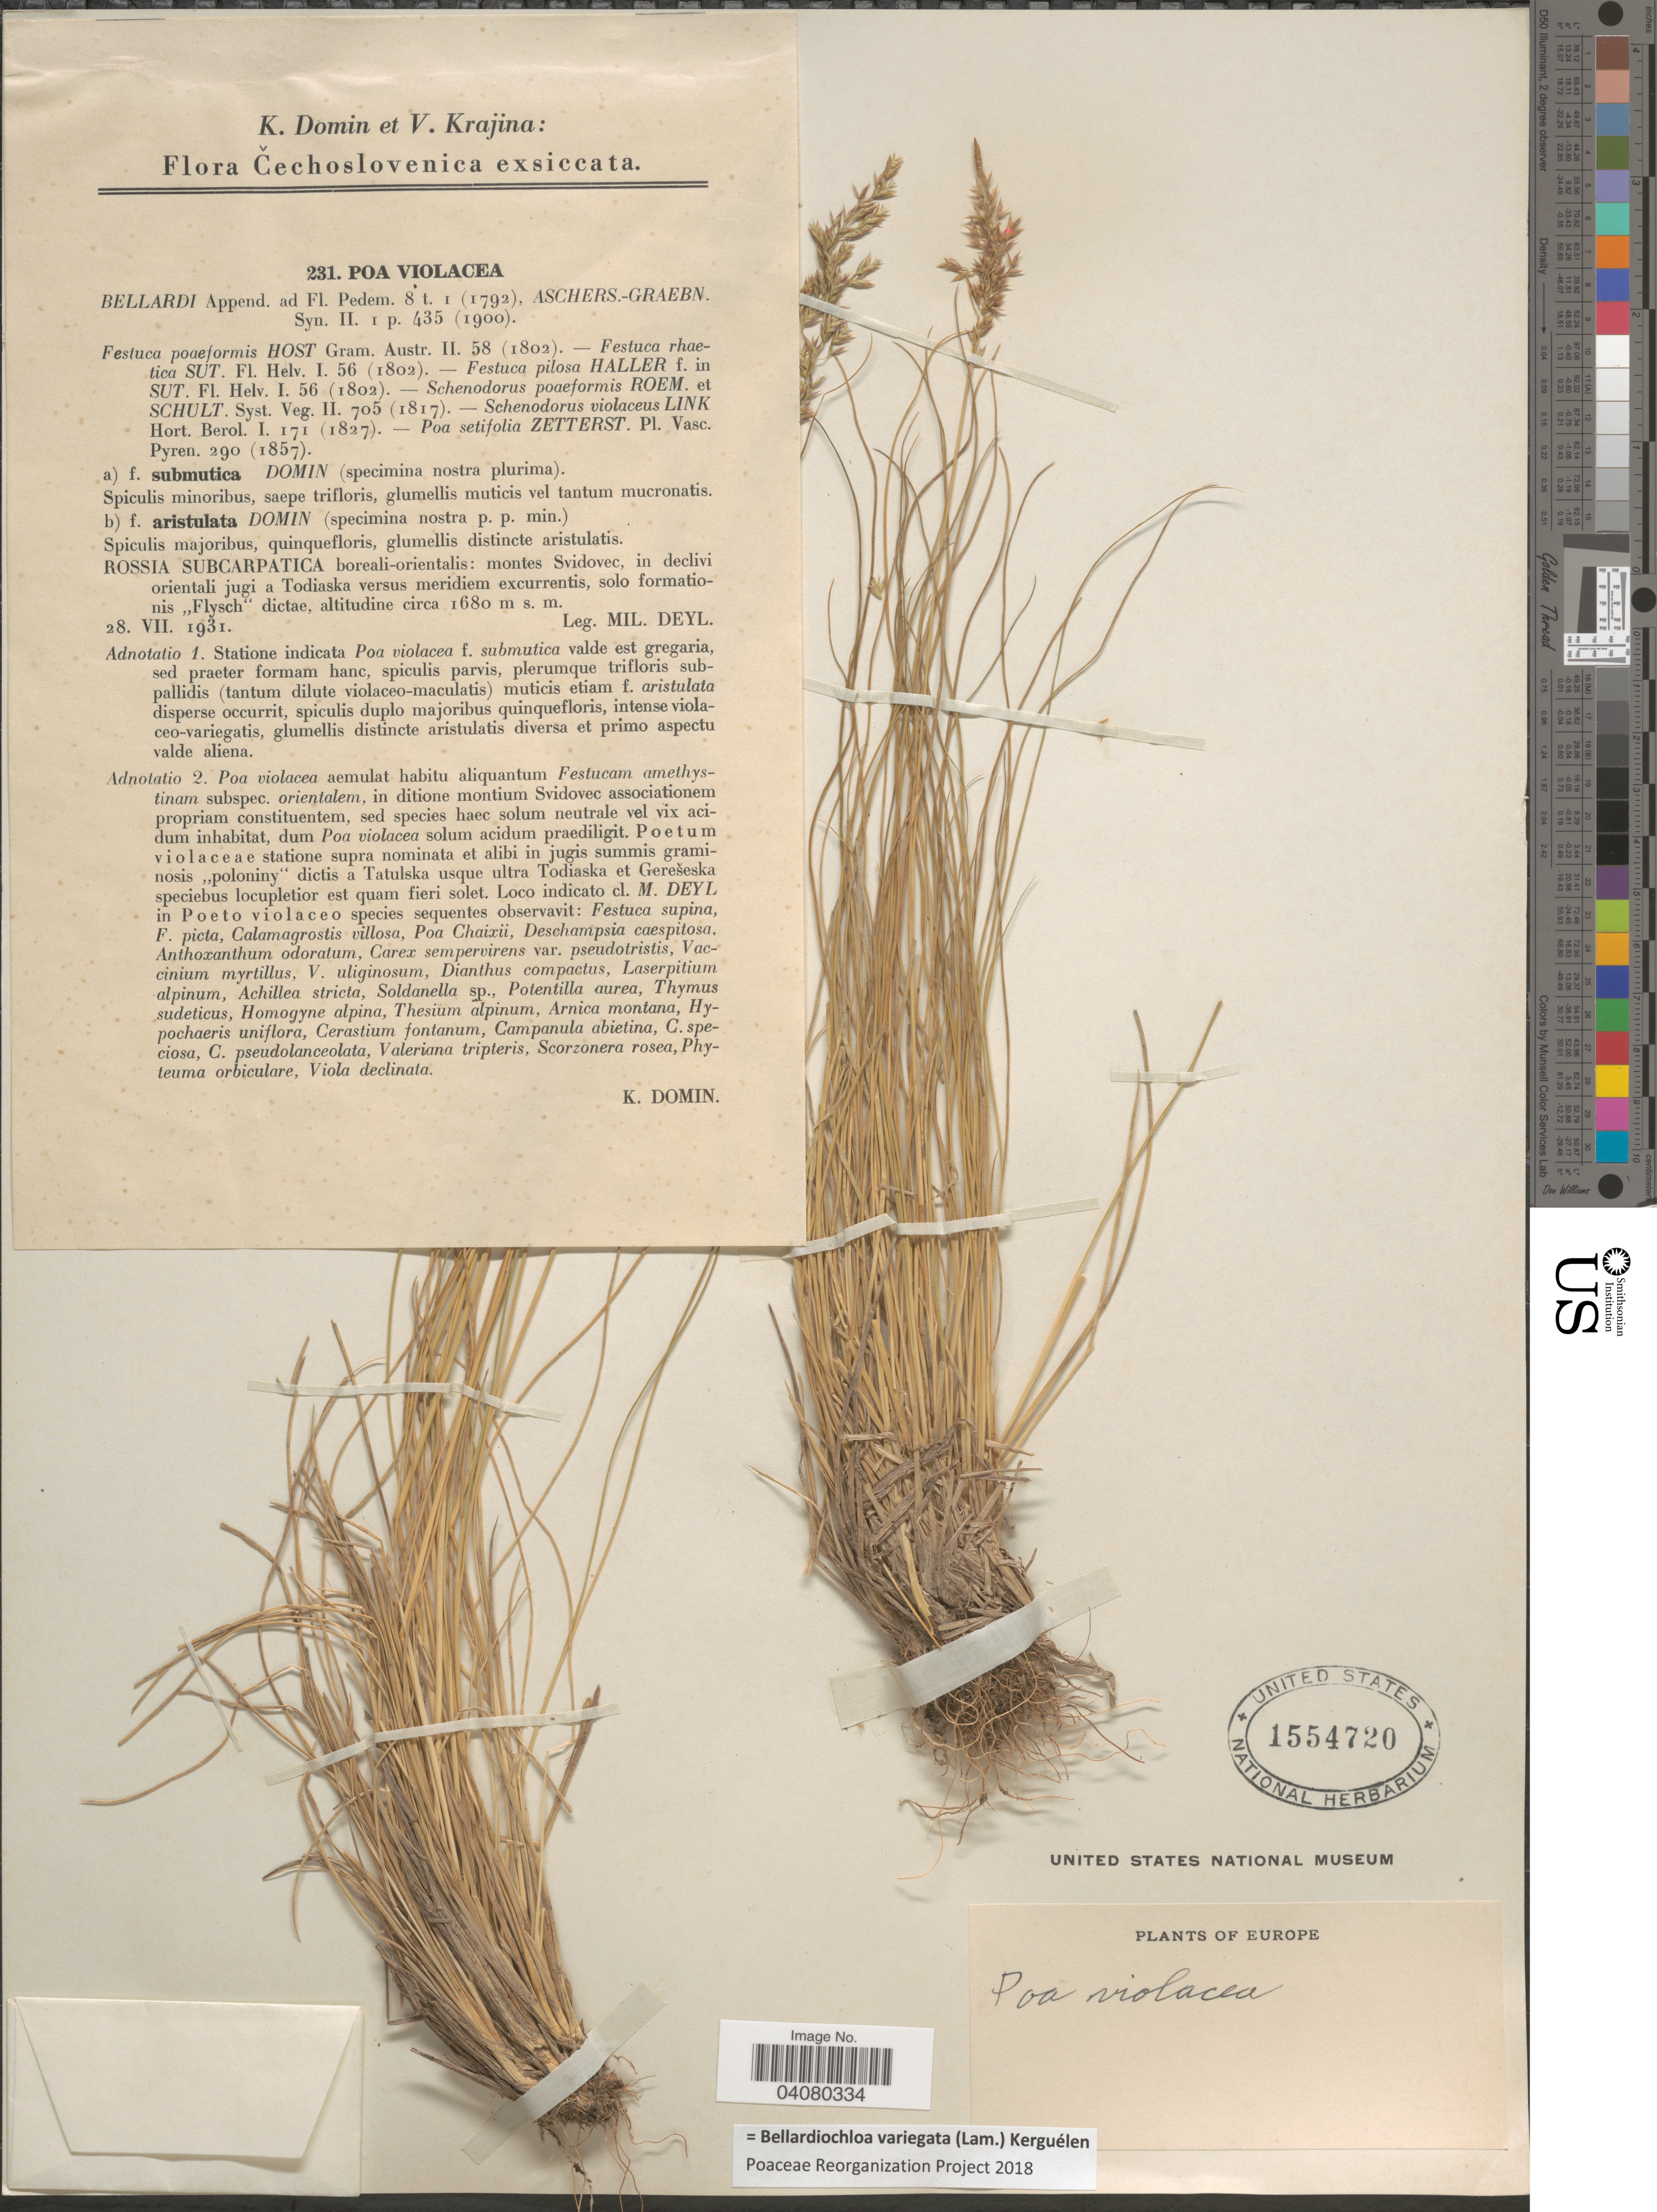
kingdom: Plantae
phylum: Tracheophyta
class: Liliopsida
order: Poales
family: Poaceae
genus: Bellardiochloa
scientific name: Bellardiochloa variegata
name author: (Lam.) Kerguélen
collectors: M. Deyl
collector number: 231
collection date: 1931-07-28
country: Ukraine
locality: Rossia Subcarpatica boreali-orientalis: montes Svidovec, in declivi orientali jugi a Todiaska versus meridiem excurrentis, solo formationis "Flysch" dictae. Europe.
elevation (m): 1680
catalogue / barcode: US 1554720